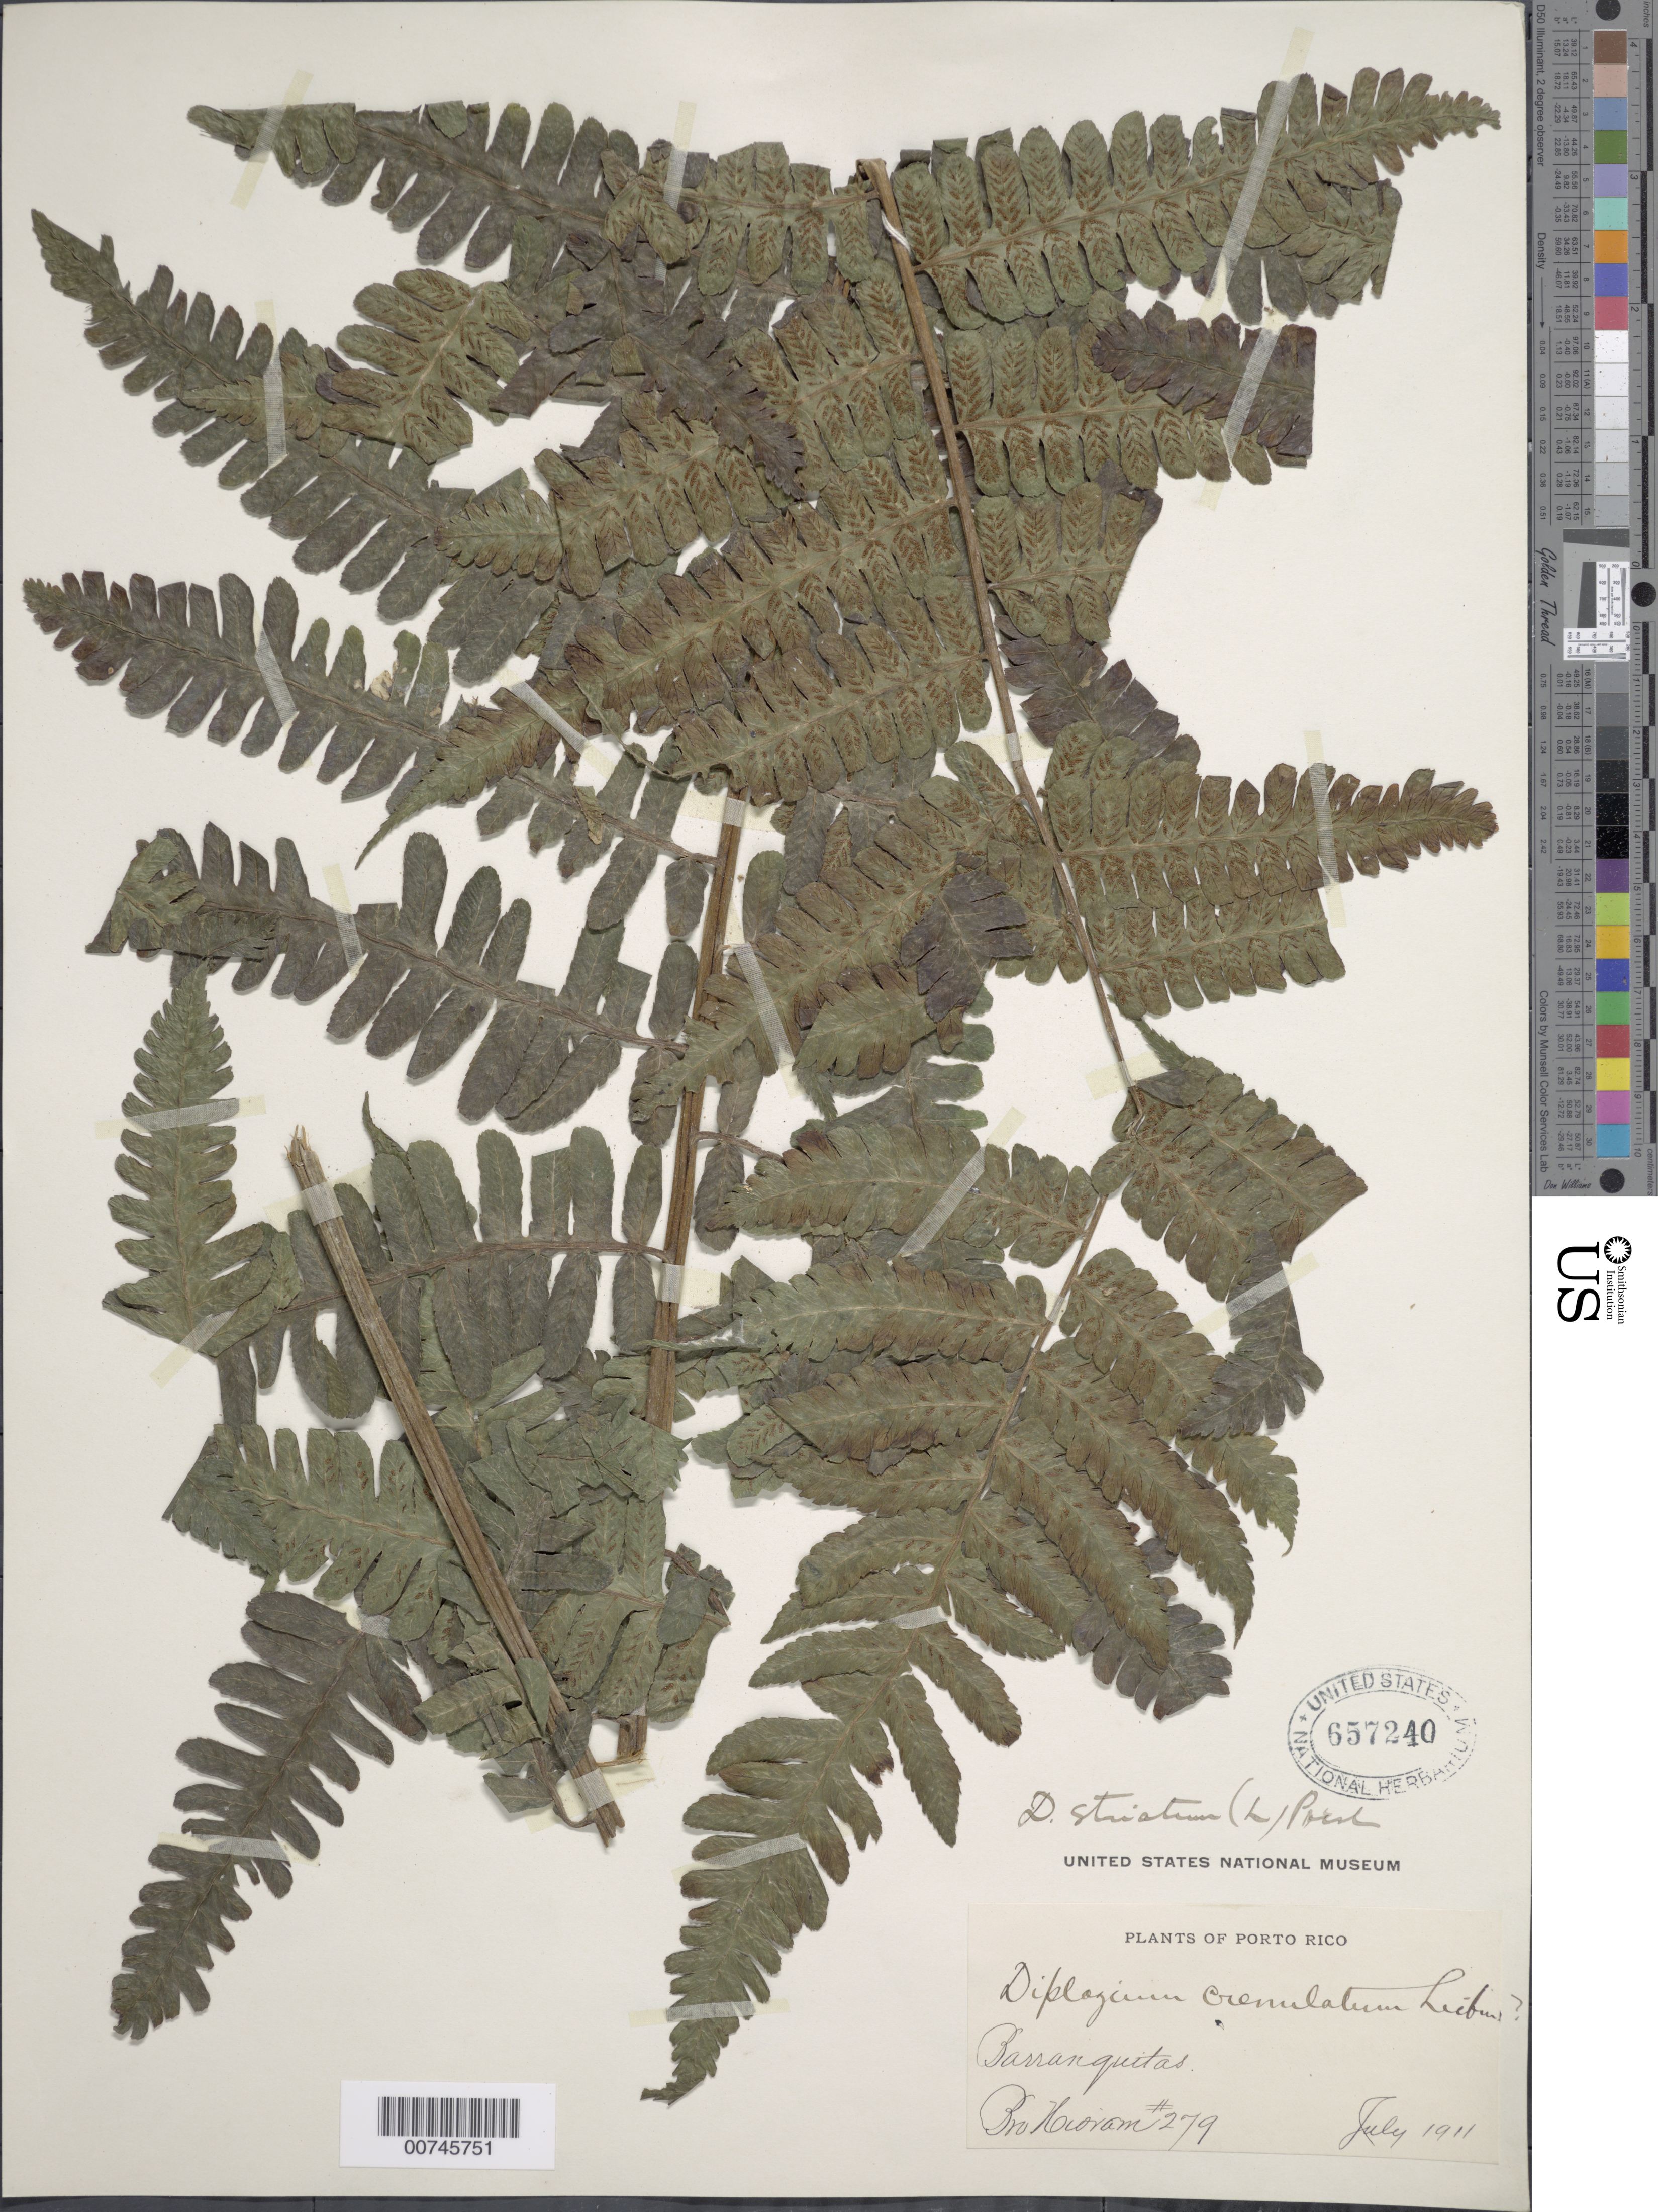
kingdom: Plantae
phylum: Tracheophyta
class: Polypodiopsida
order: Polypodiales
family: Athyriaceae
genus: Diplazium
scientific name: Diplazium striatum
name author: (L.) C. Presl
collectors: Bro. Hioram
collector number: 279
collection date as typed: Jul 1911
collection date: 1911-07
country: Puerto Rico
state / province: Barranquitas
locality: Barranquitas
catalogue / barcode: US 657240